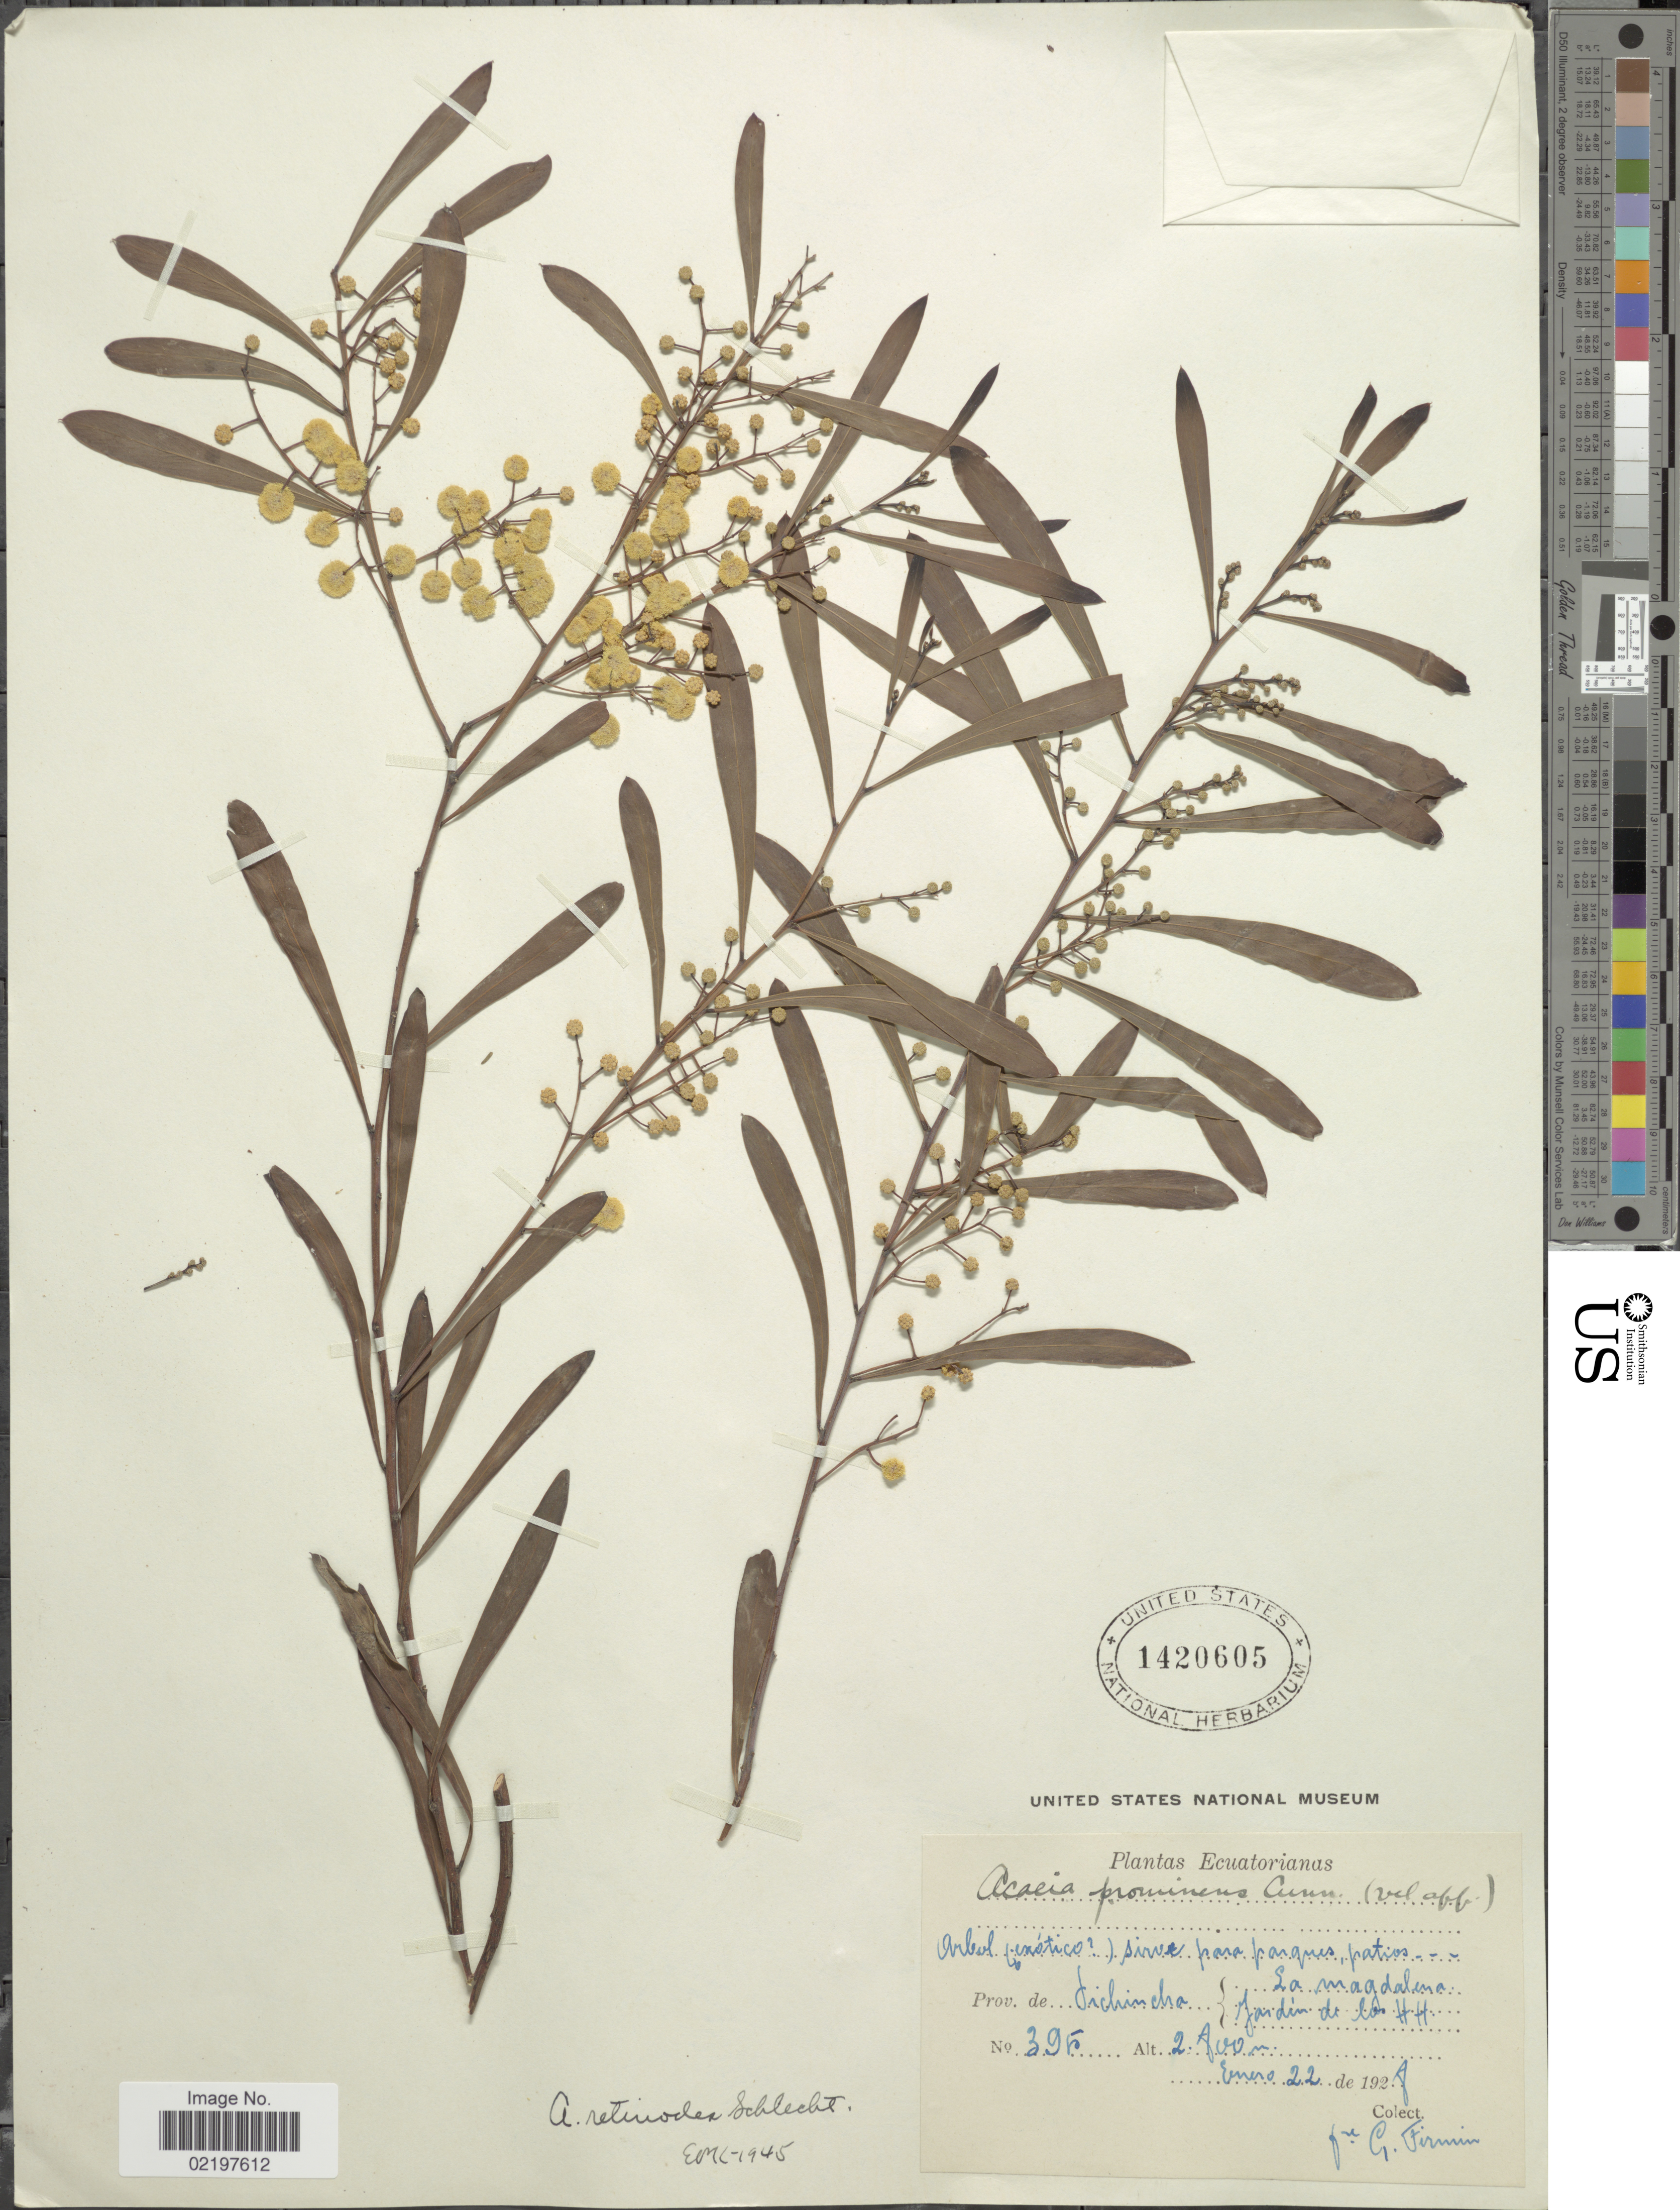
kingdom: Plantae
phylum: Tracheophyta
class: Magnoliopsida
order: Fabales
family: Fabaceae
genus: Acacia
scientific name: Acacia retinodes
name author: Schltdl.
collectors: F. Firmin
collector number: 395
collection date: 1927-01-22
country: Ecuador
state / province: Pichincha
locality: Prov. de Pichincha, La Magdalena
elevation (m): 2800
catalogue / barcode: US 1420605